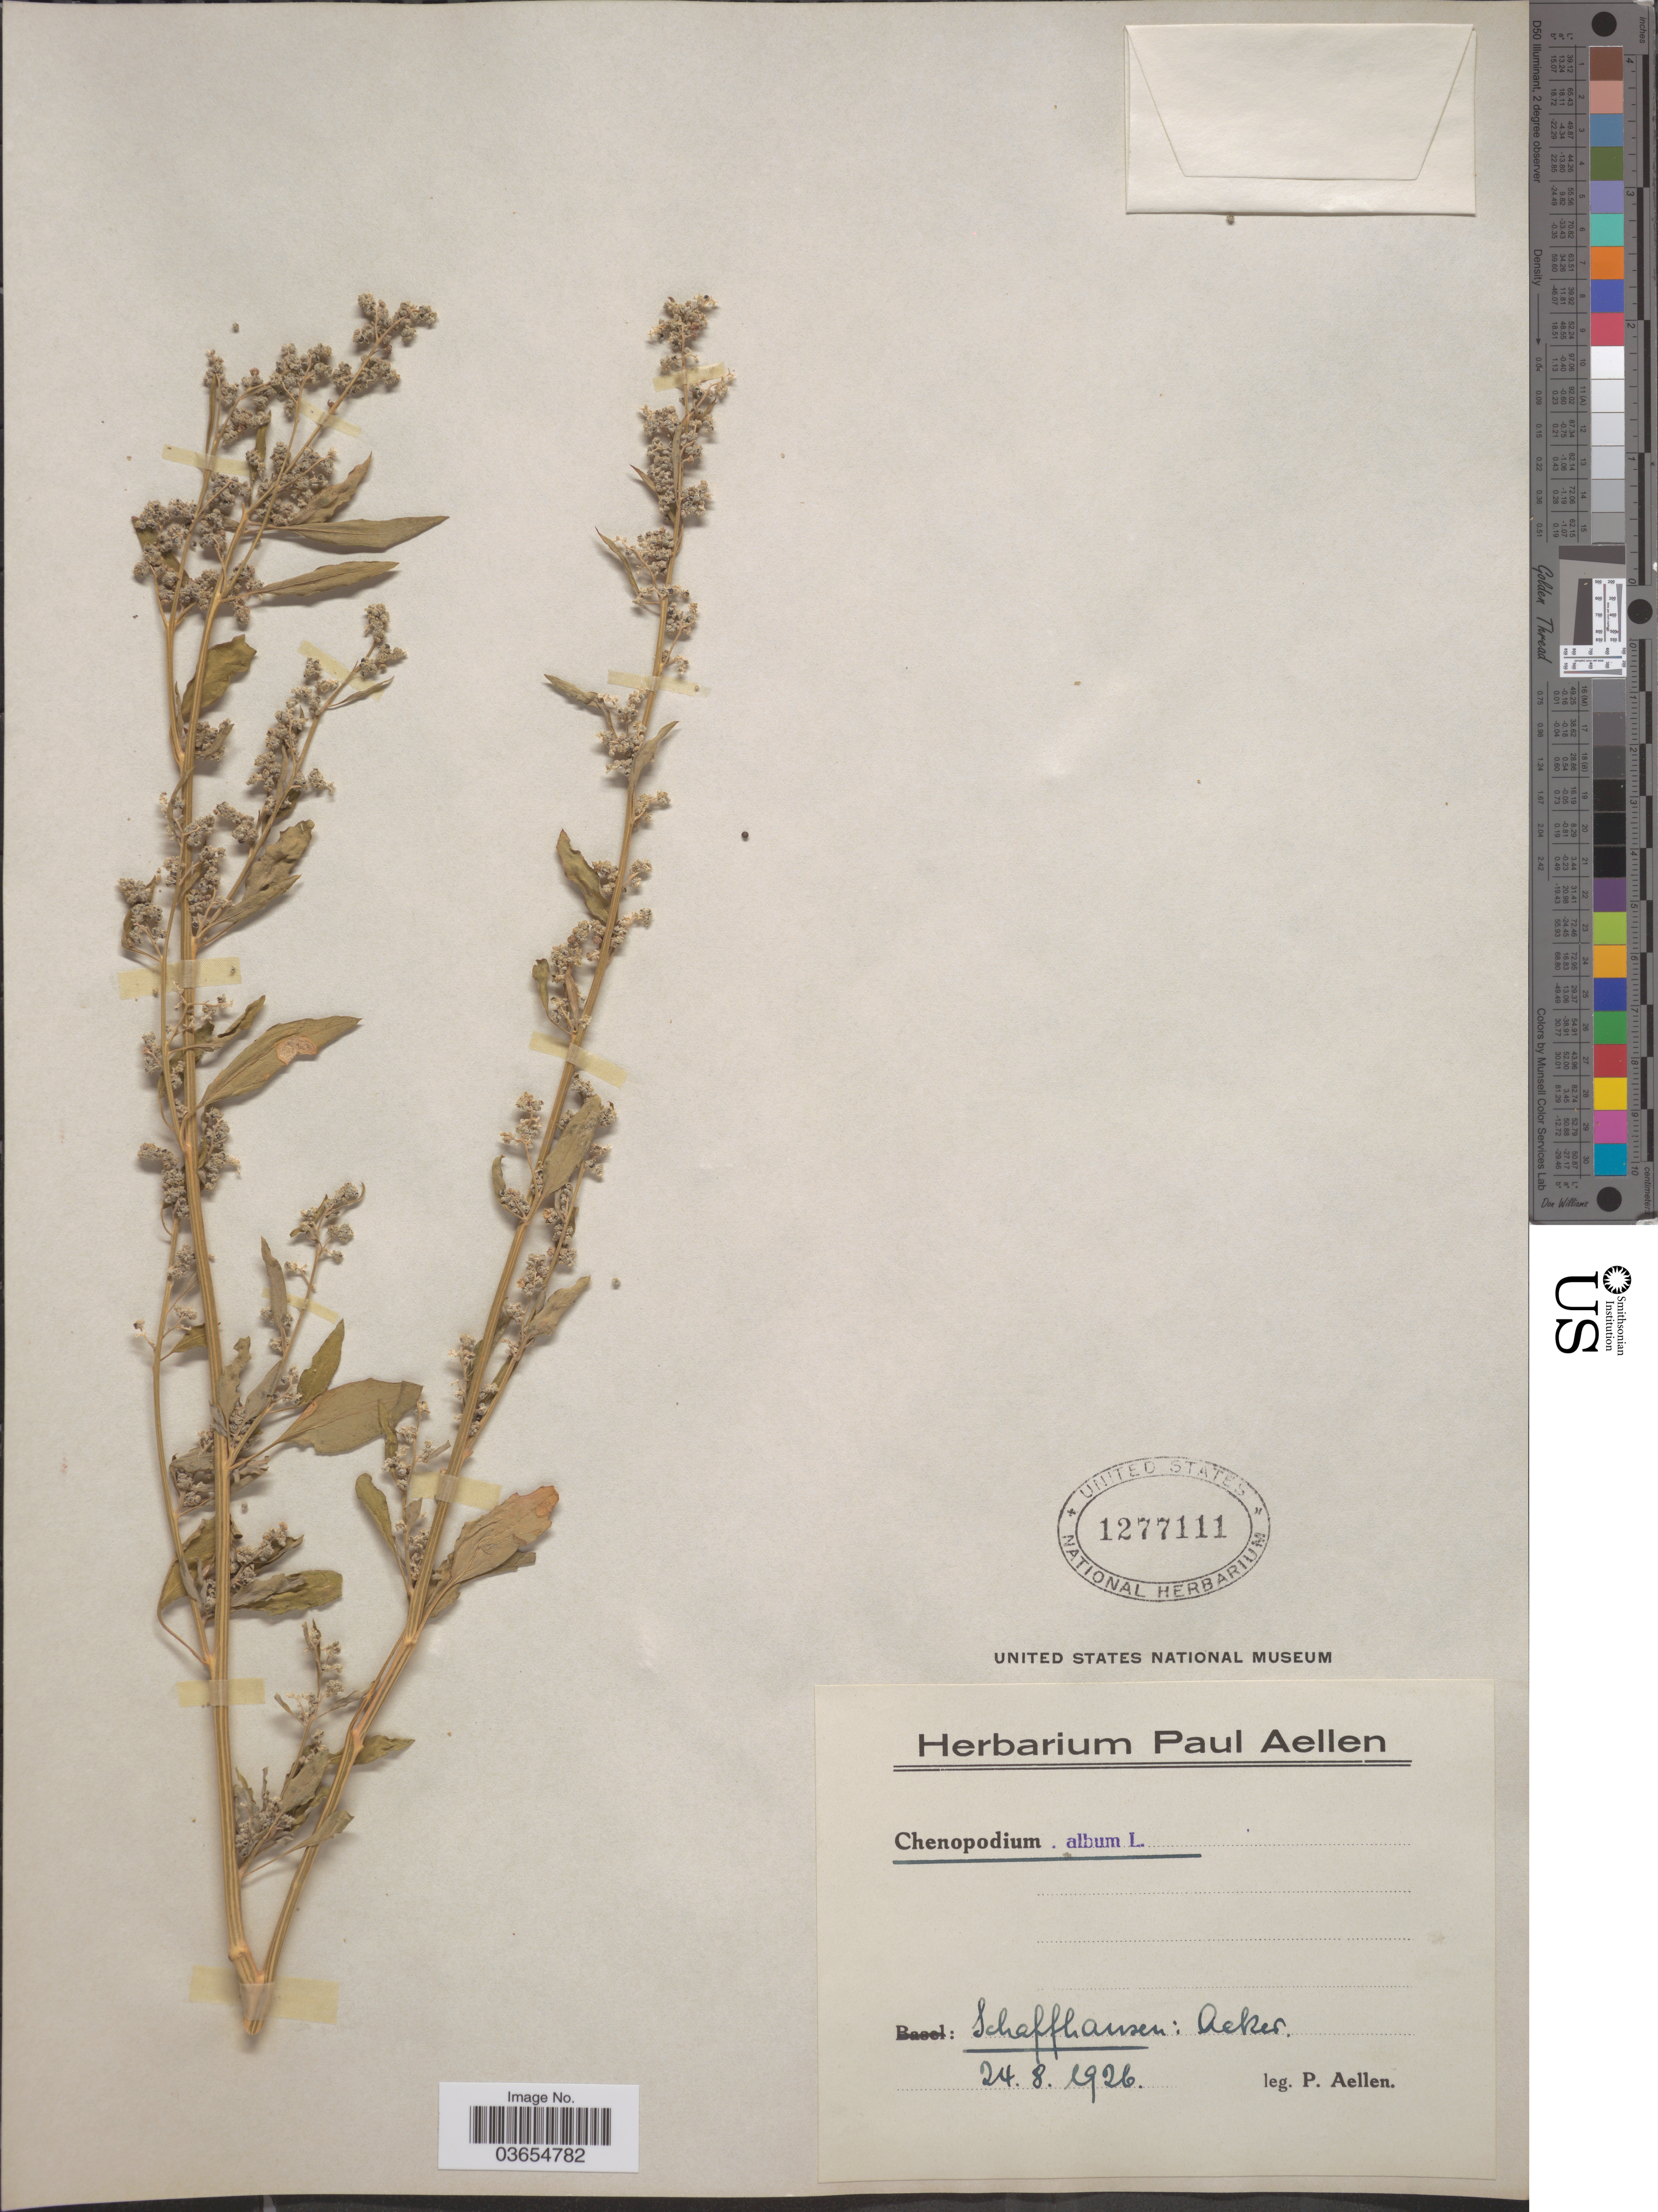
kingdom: Plantae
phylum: Tracheophyta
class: Magnoliopsida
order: Caryophyllales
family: Amaranthaceae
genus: Chenopodium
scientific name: Chenopodium album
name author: L.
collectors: P. Aellen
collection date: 1926-08-24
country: Switzerland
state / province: Schaffhausen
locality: Acker.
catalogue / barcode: US 1277111